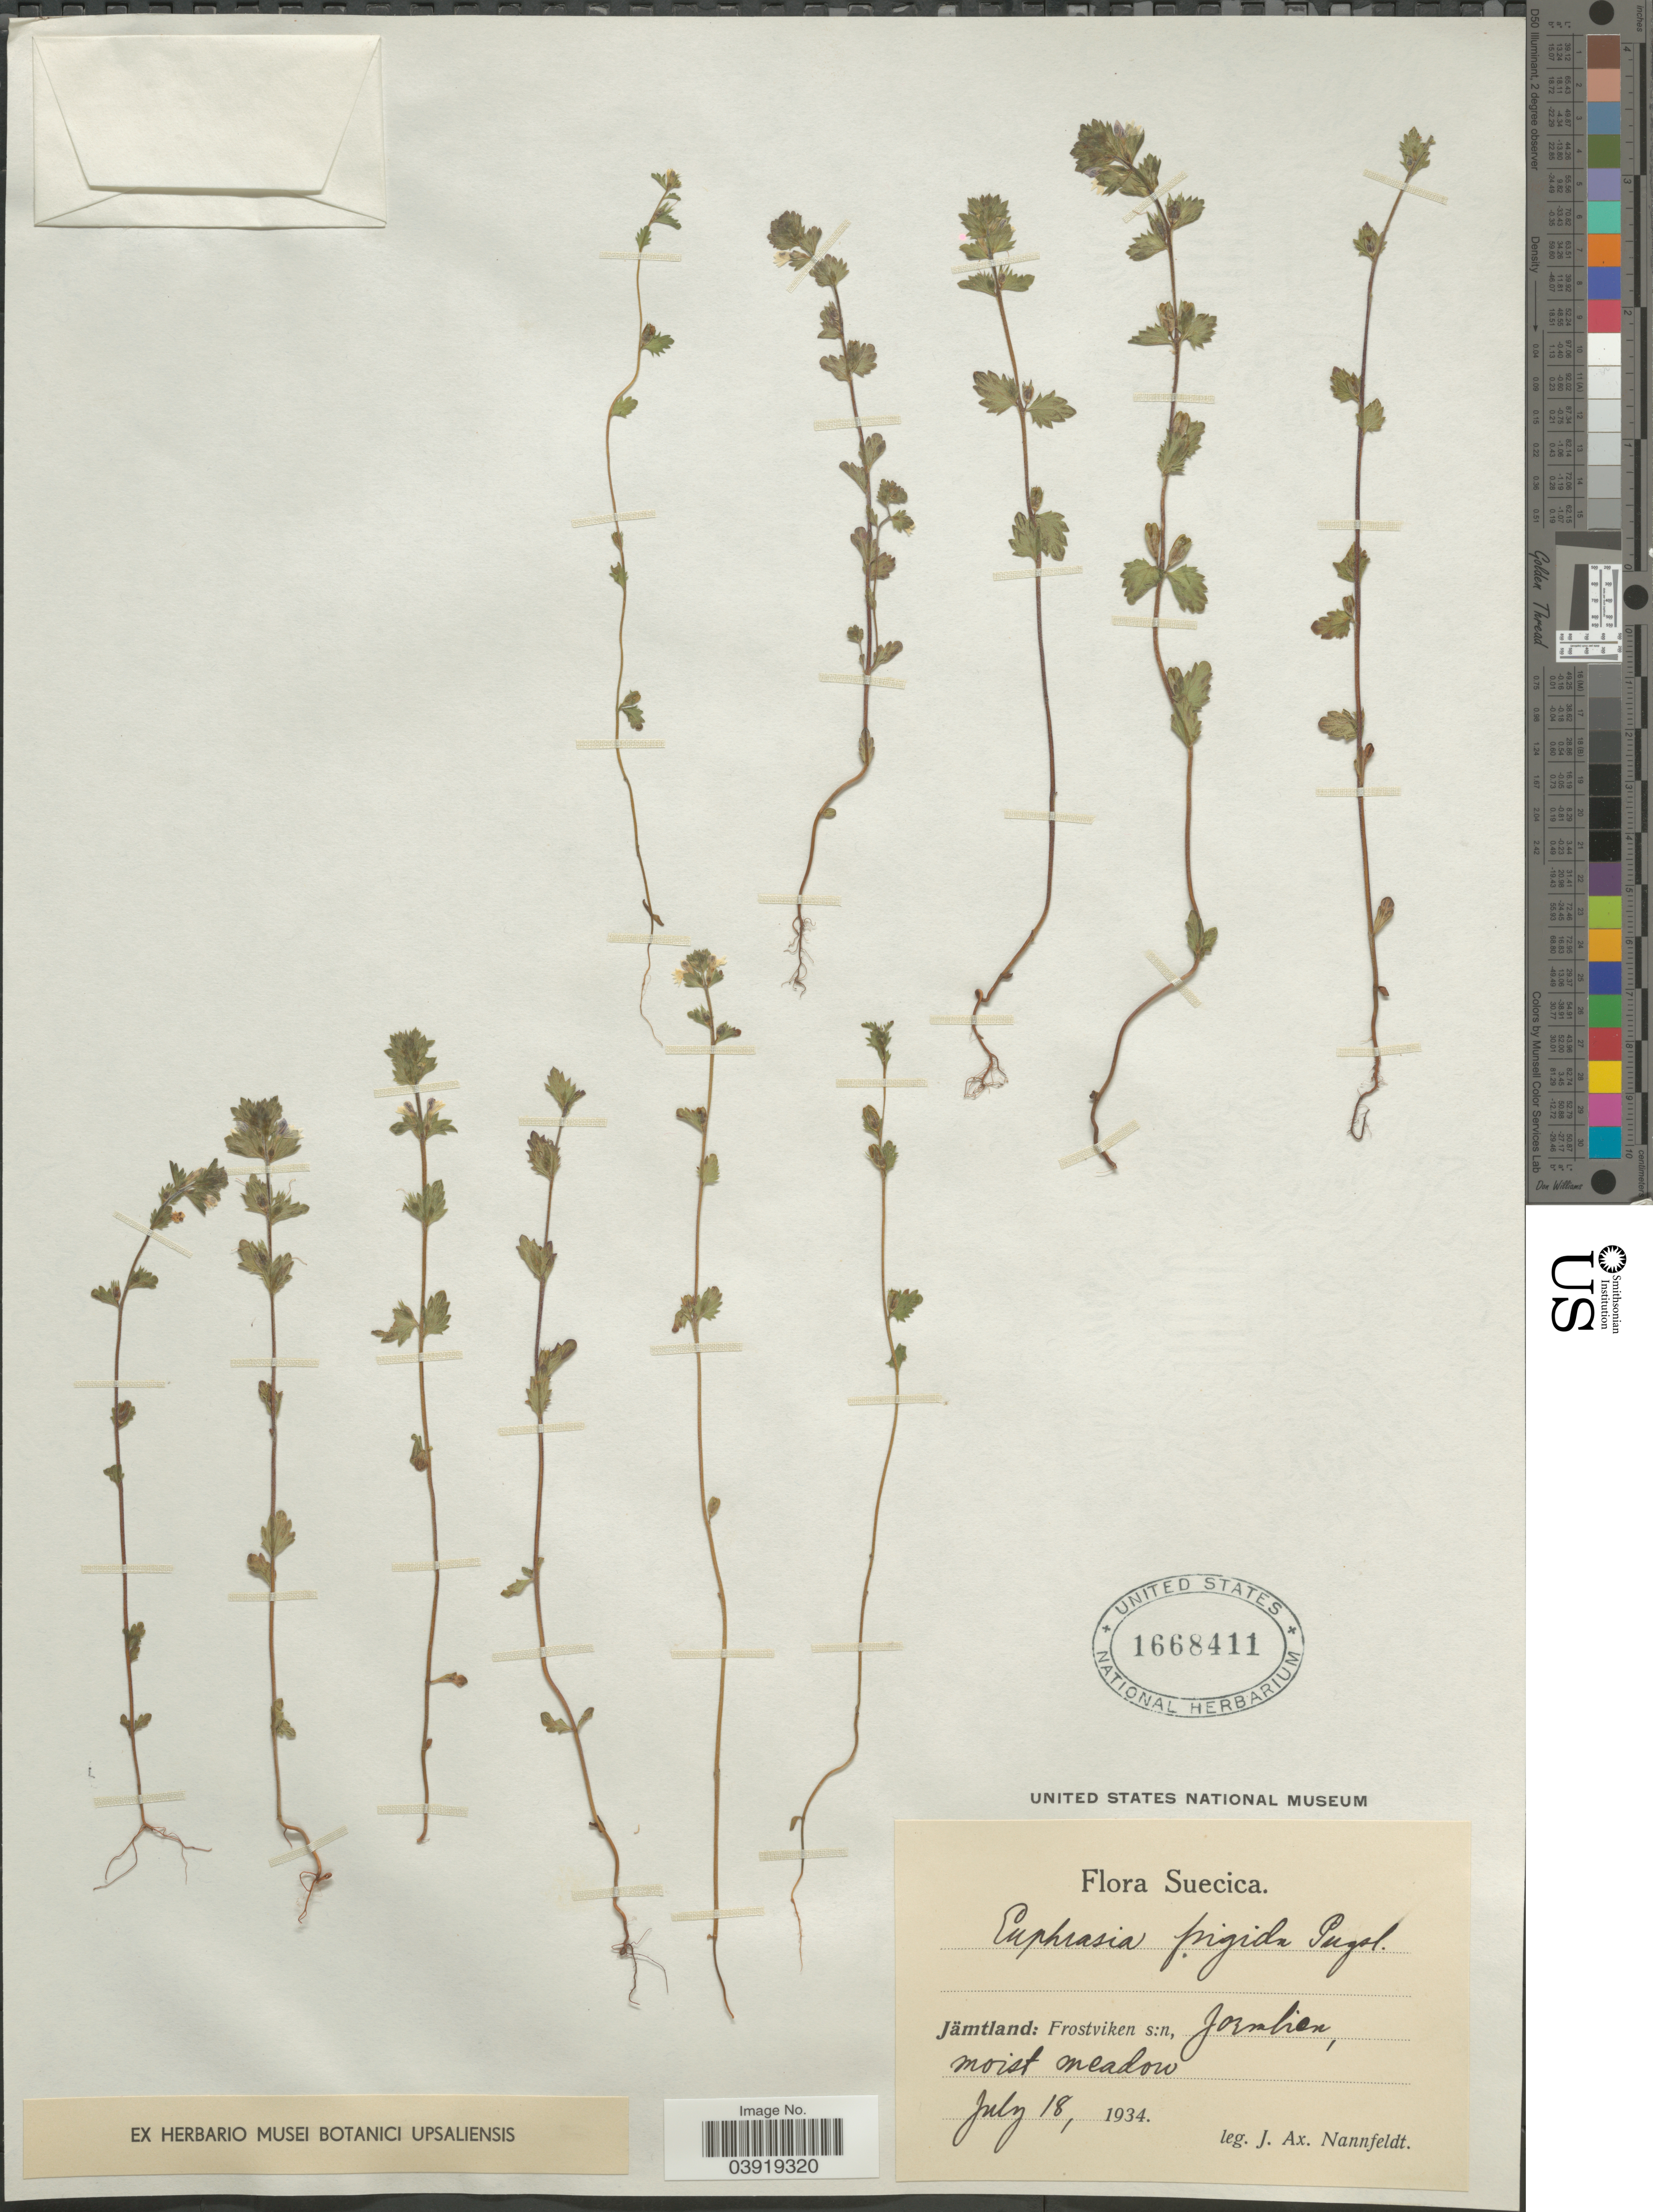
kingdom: Plantae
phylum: Tracheophyta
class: Magnoliopsida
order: Lamiales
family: Orobanchaceae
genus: Euphrasia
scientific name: Euphrasia frigida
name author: Pugsley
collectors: J. Nannfeldt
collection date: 1934-07-18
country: Sweden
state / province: Jämtland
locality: Suecica. Jämtland: Frostviken s:n, Jormlien.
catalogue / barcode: US 1668411